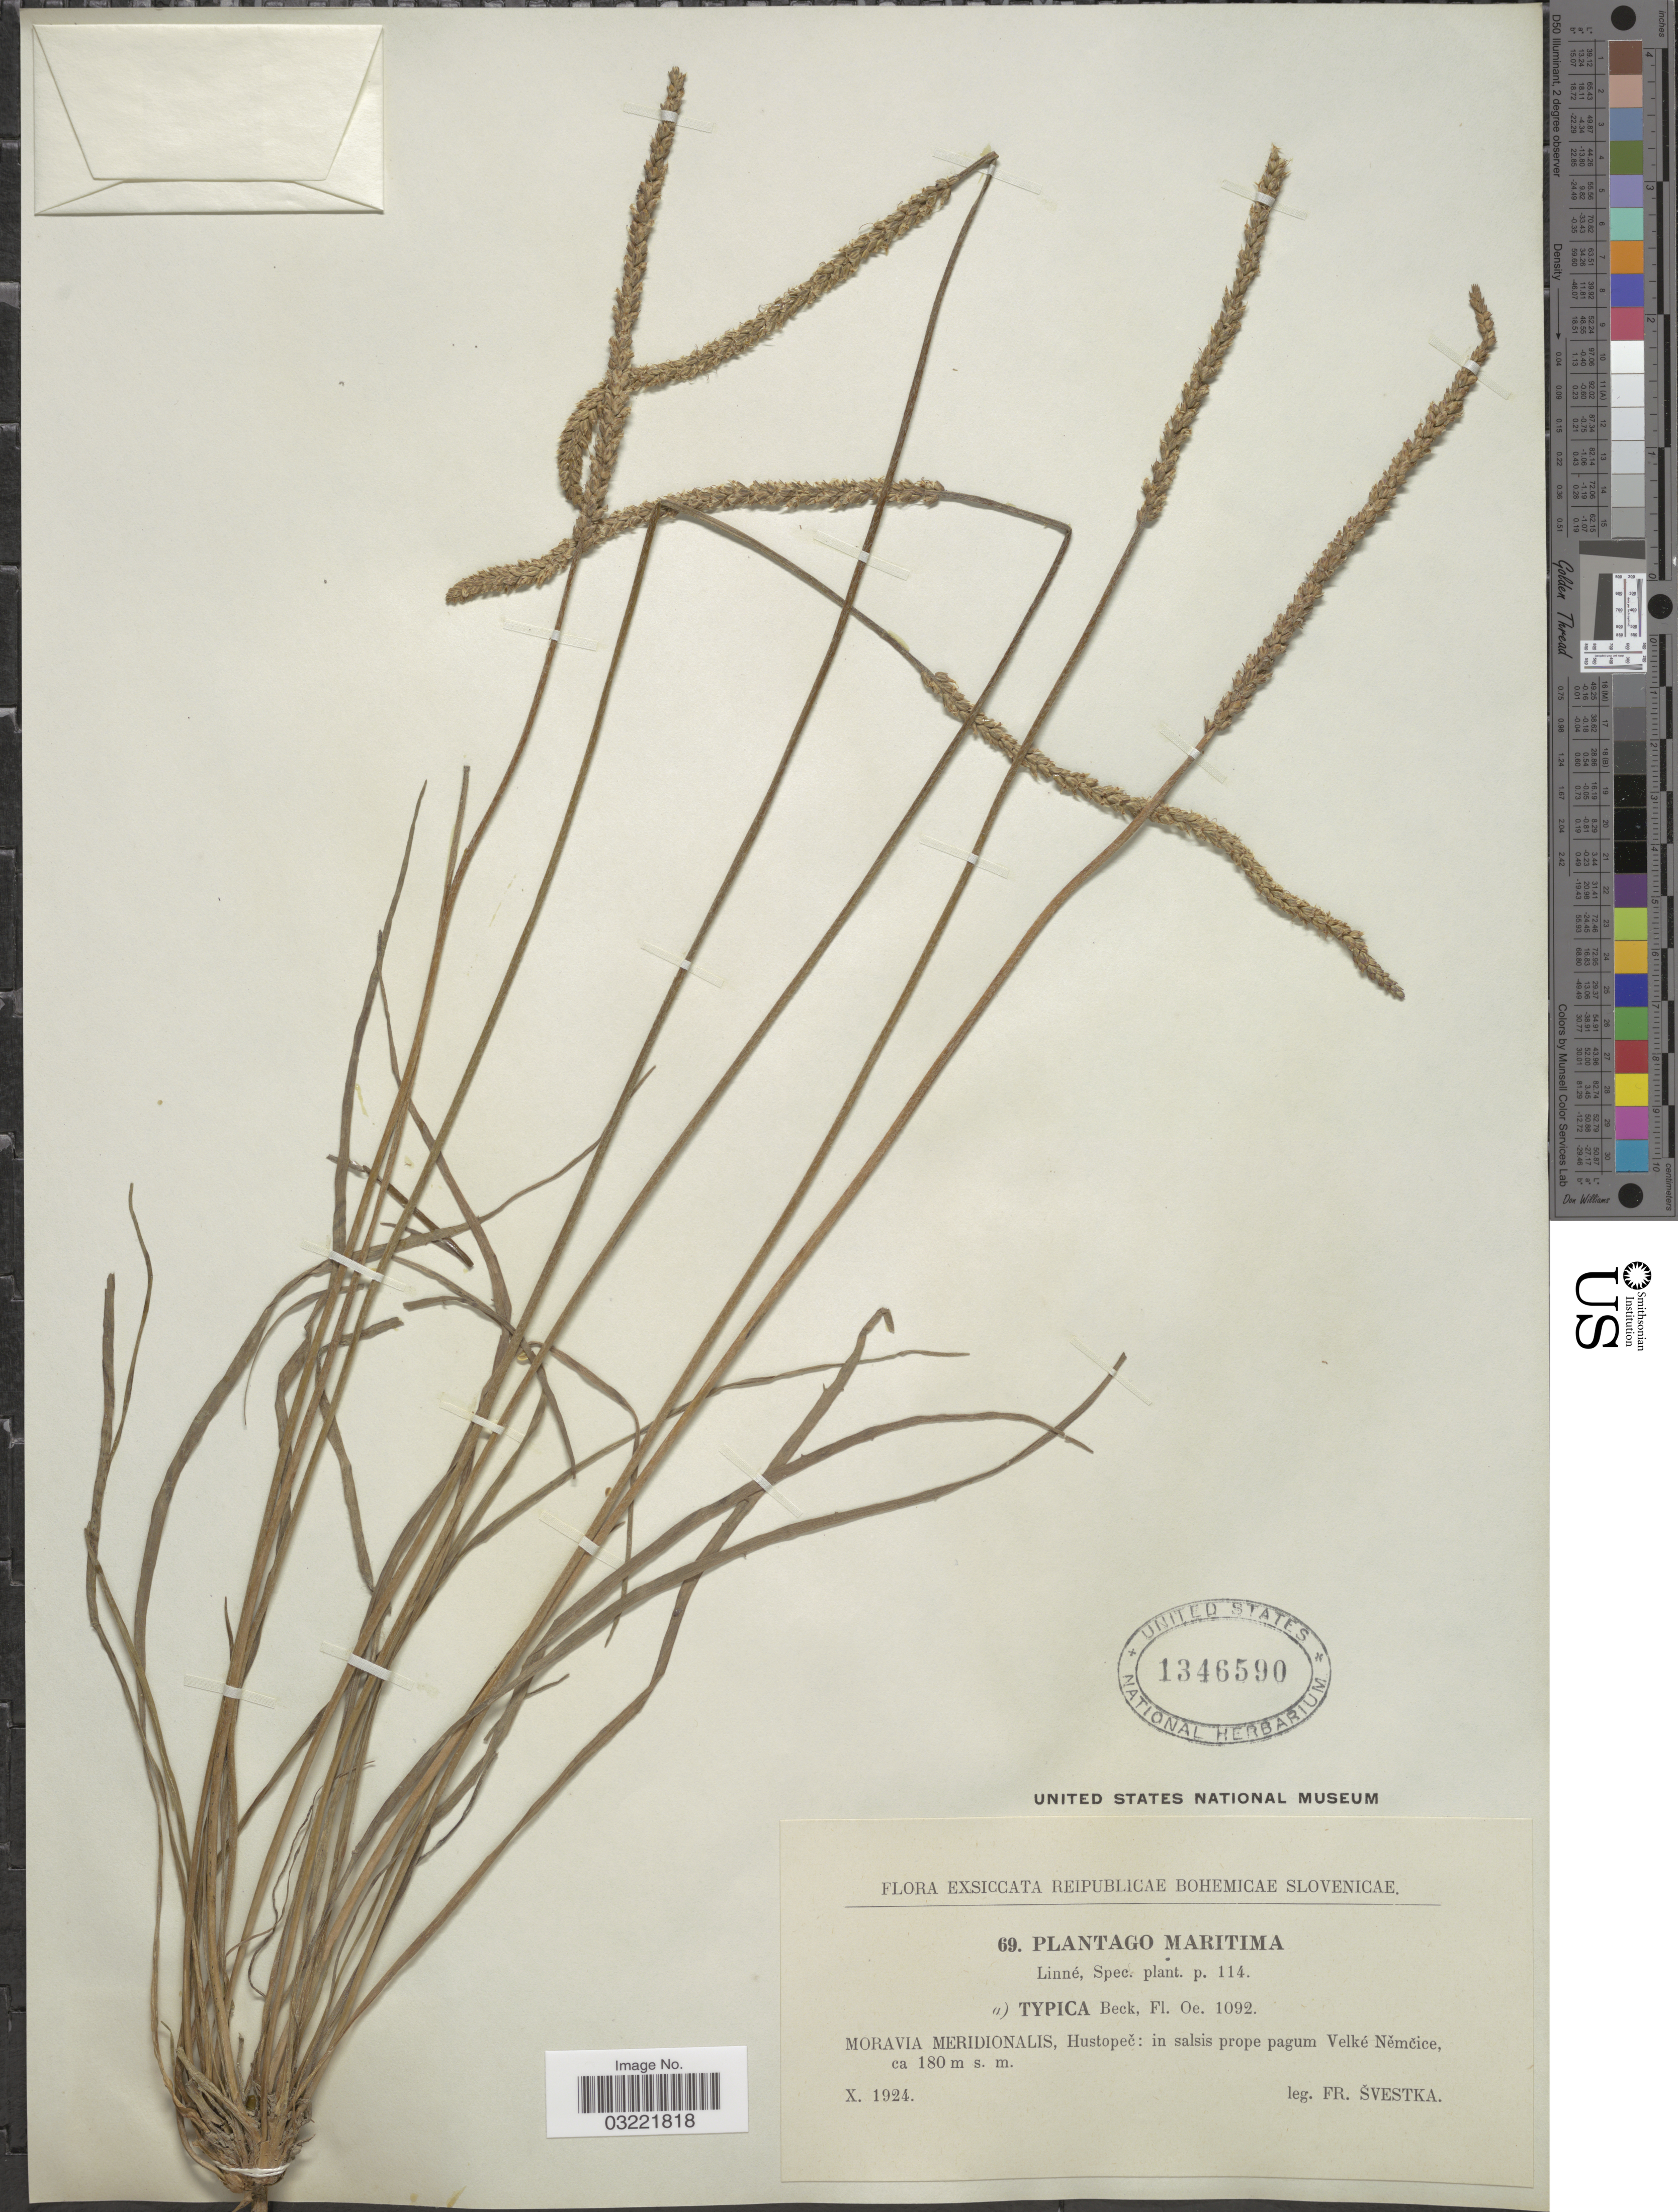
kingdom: Plantae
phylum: Tracheophyta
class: Magnoliopsida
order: Lamiales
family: Plantaginaceae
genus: Plantago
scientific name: Plantago maritima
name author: L.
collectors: F. Svestka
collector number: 69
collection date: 1924-10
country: Czechia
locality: Reipublicae Bohemicae Slovenciae. Moravia Meridonalis, Hustopeč: in salsis prope pagum Velké Němčice.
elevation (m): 180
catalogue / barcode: US 1346590